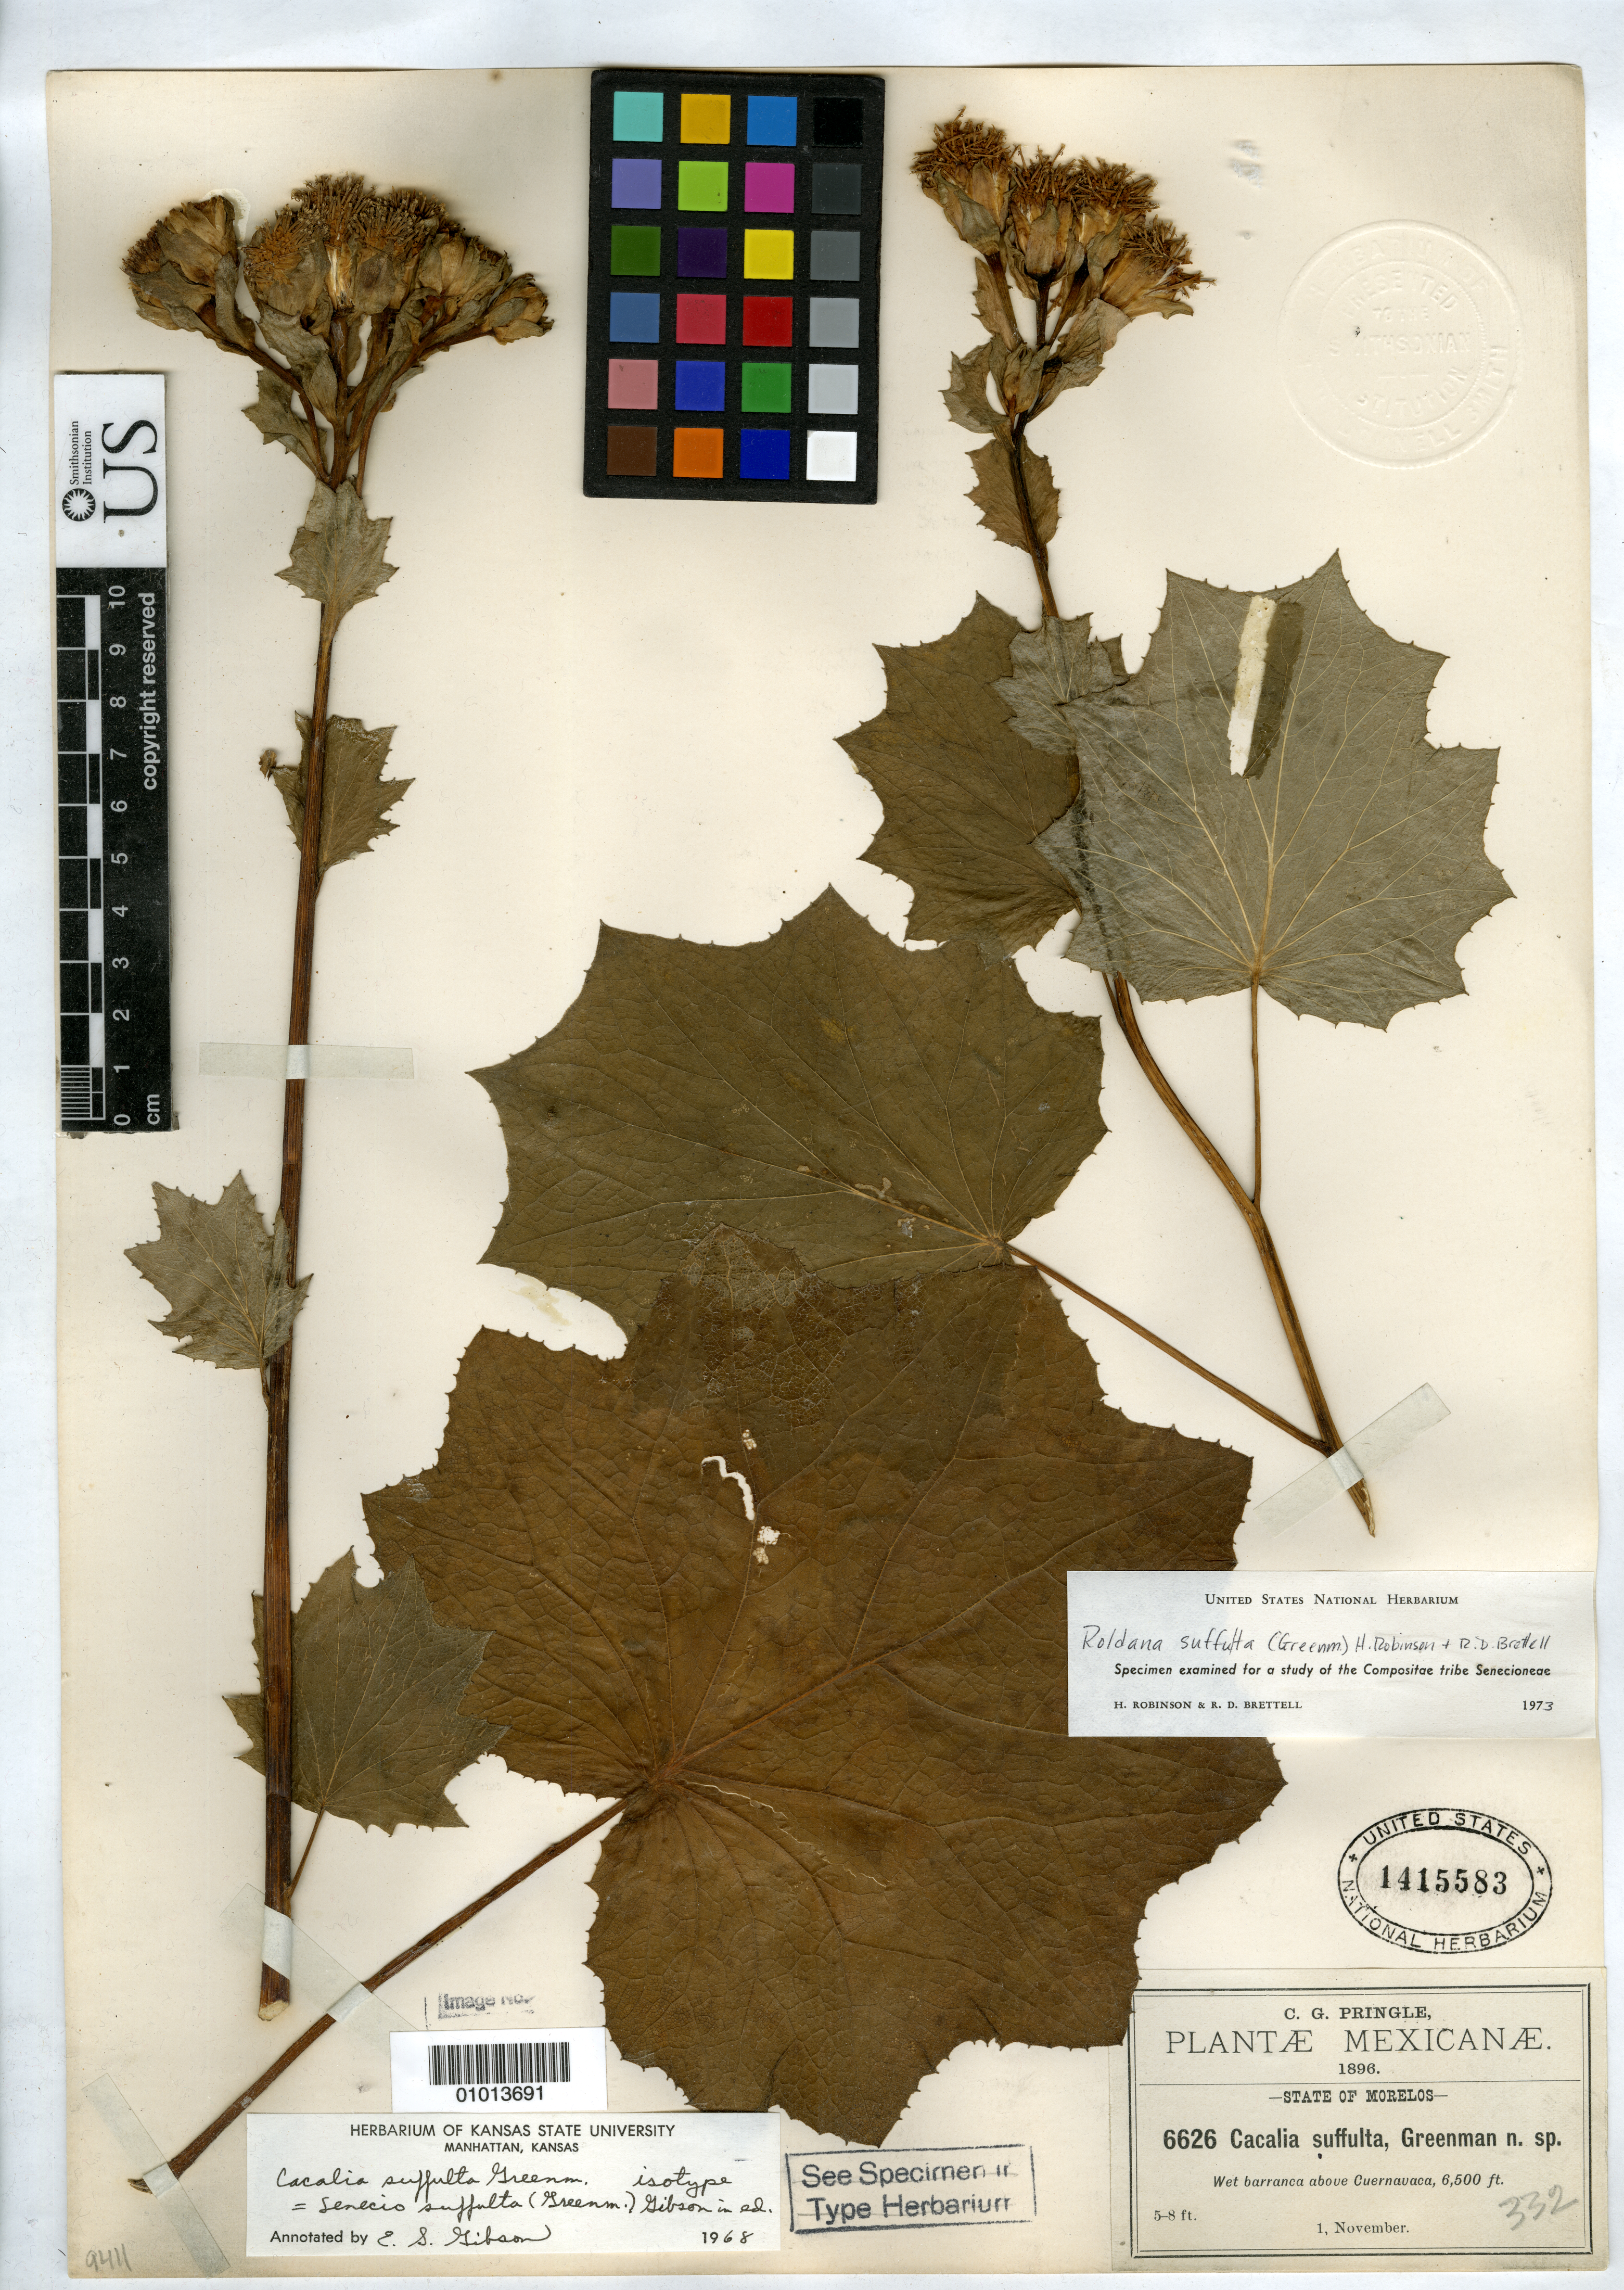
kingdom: Plantae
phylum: Tracheophyta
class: Magnoliopsida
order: Asterales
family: Asteraceae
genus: Cacalia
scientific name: Cacalia suffulta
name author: Greenm.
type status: Isotype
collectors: C. G. Pringle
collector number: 6626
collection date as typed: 01 Nov 1896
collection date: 1896-11-01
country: Mexico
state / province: Morelos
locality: Wet barranca above Cuernavaca.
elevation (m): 1981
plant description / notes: Specimen ex John Donnell Smith herbarium.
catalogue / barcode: US 1415583